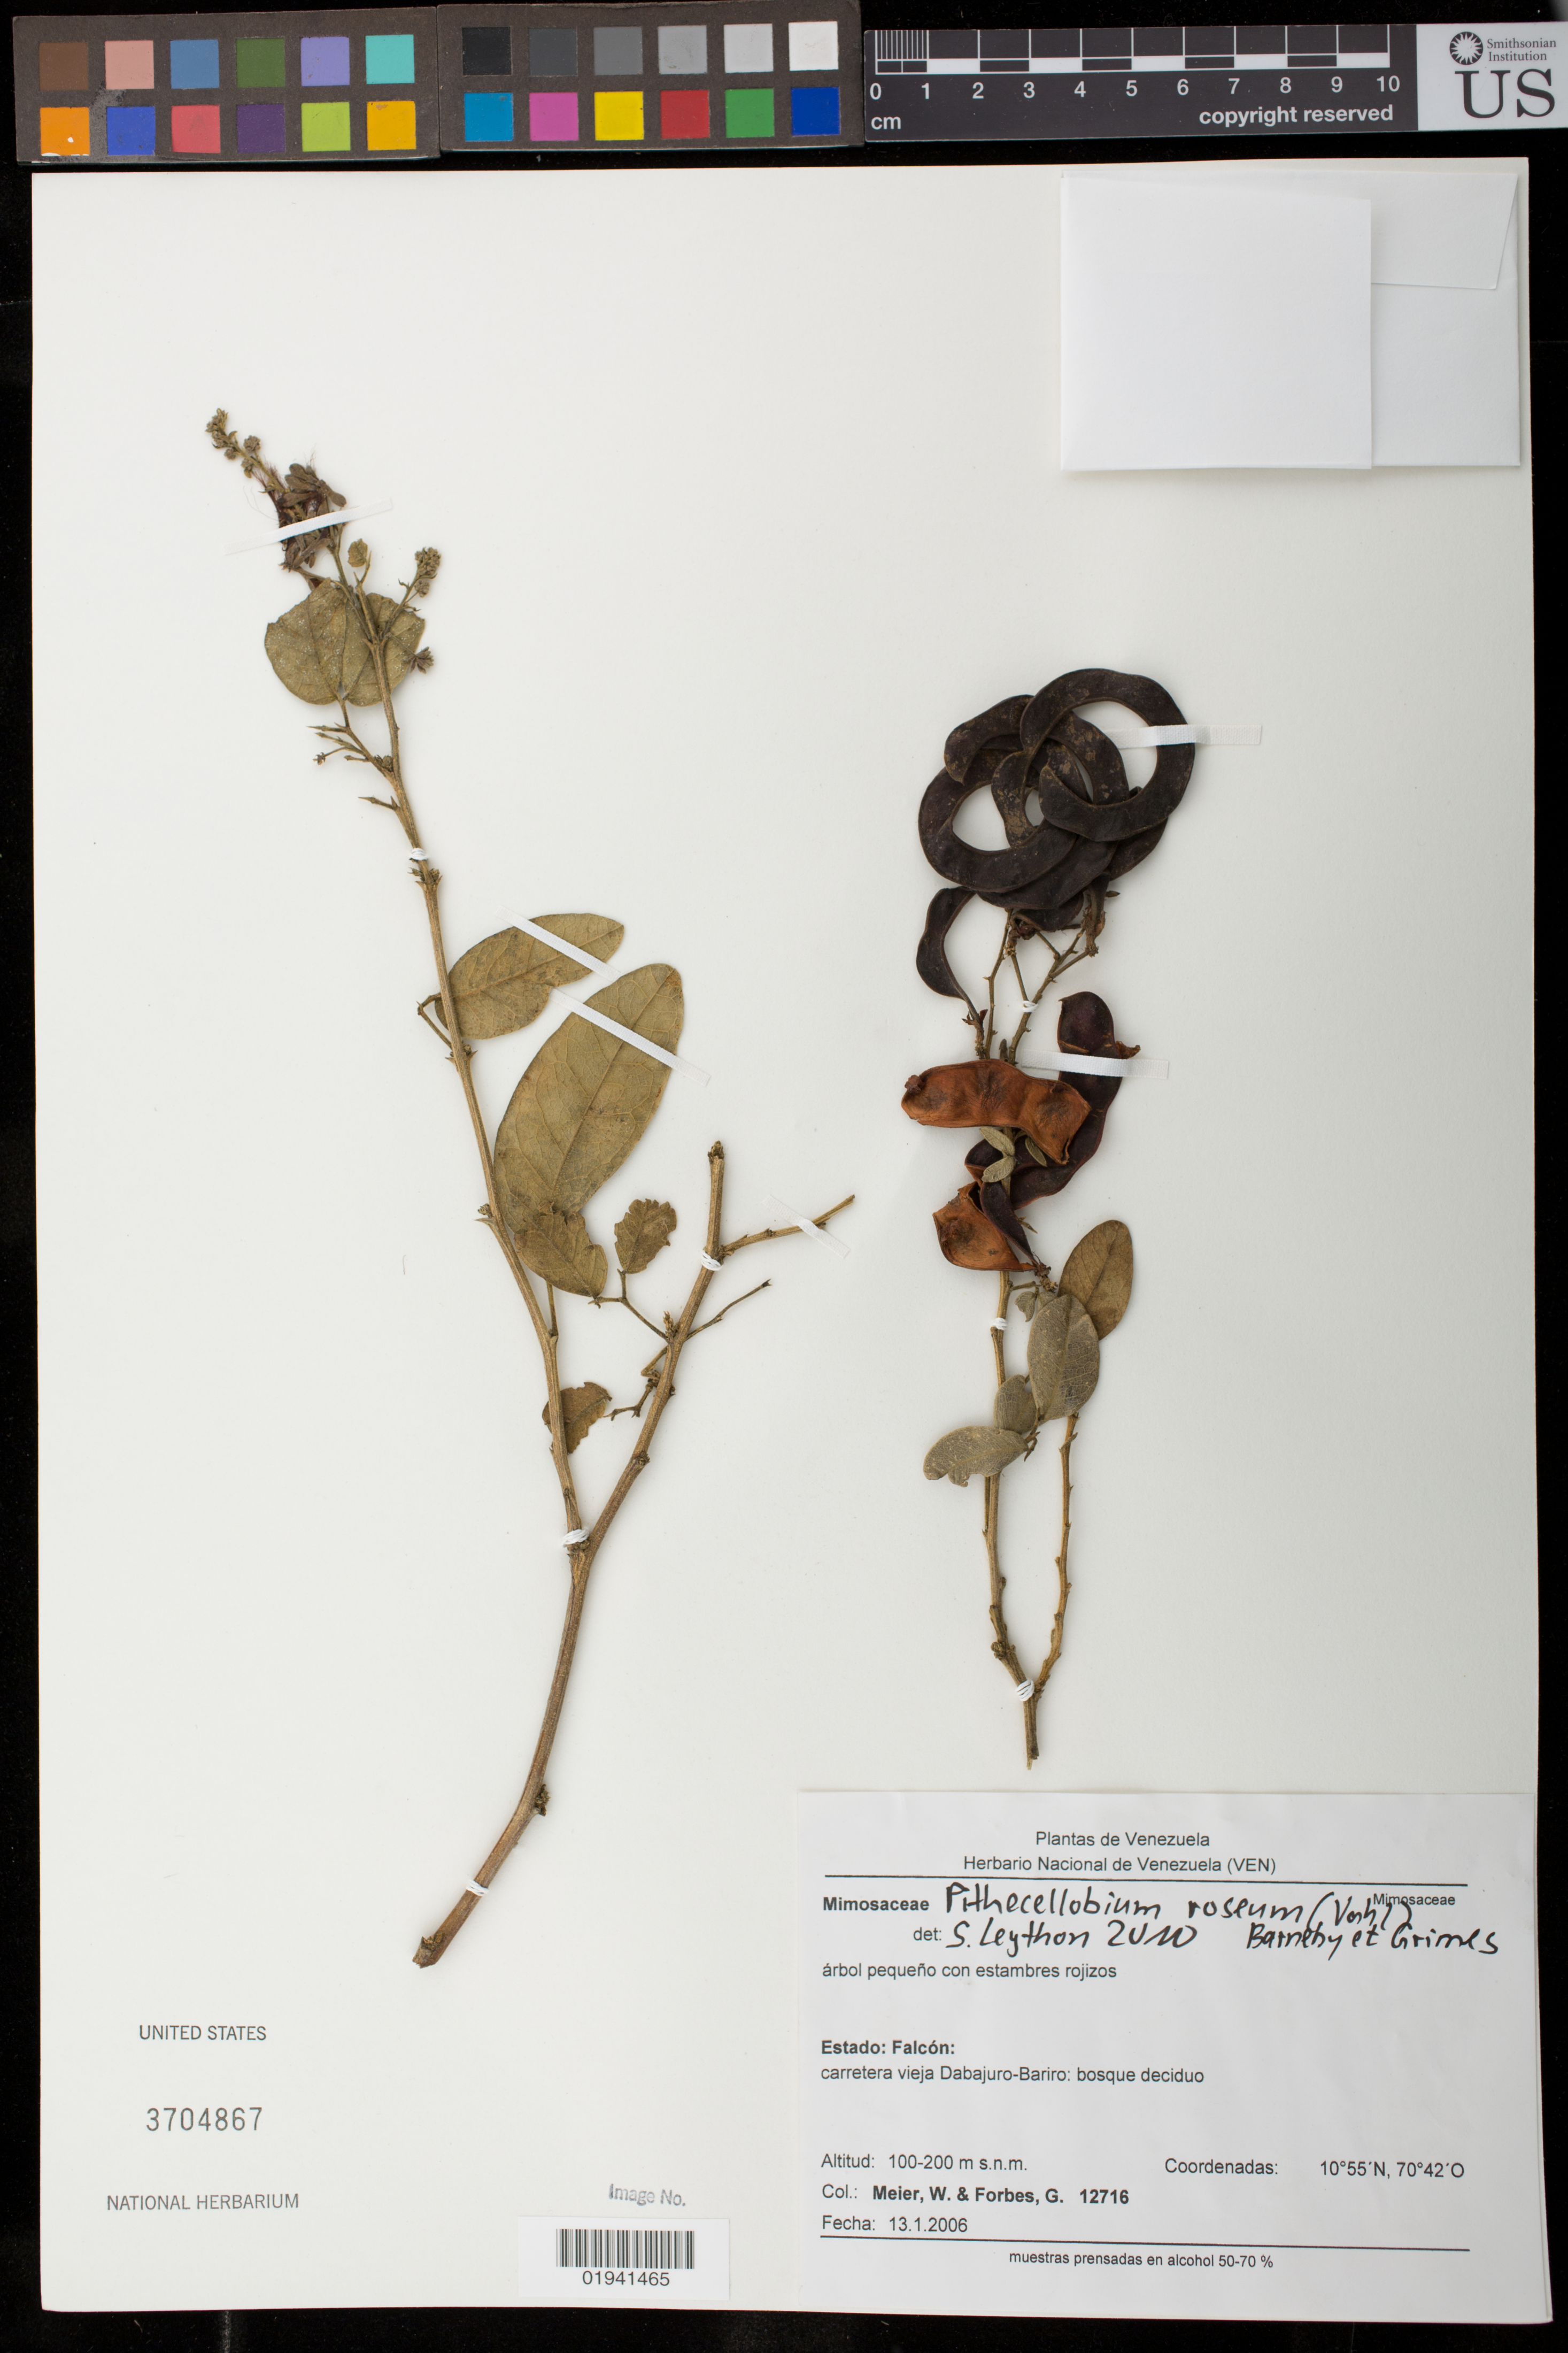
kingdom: Plantae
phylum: Tracheophyta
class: Magnoliopsida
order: Fabales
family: Fabaceae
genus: Pithecellobium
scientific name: Pithecellobium roseum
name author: (Vahl) Barneby & J.W. Grimes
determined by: Leython, S.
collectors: W. Meier & G. Forbes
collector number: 12716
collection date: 2006-01-13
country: Venezuela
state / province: Falcón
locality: carretera vieja Dabajuro-Bariro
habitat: bosque deciduo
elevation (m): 100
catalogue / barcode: US 3704867